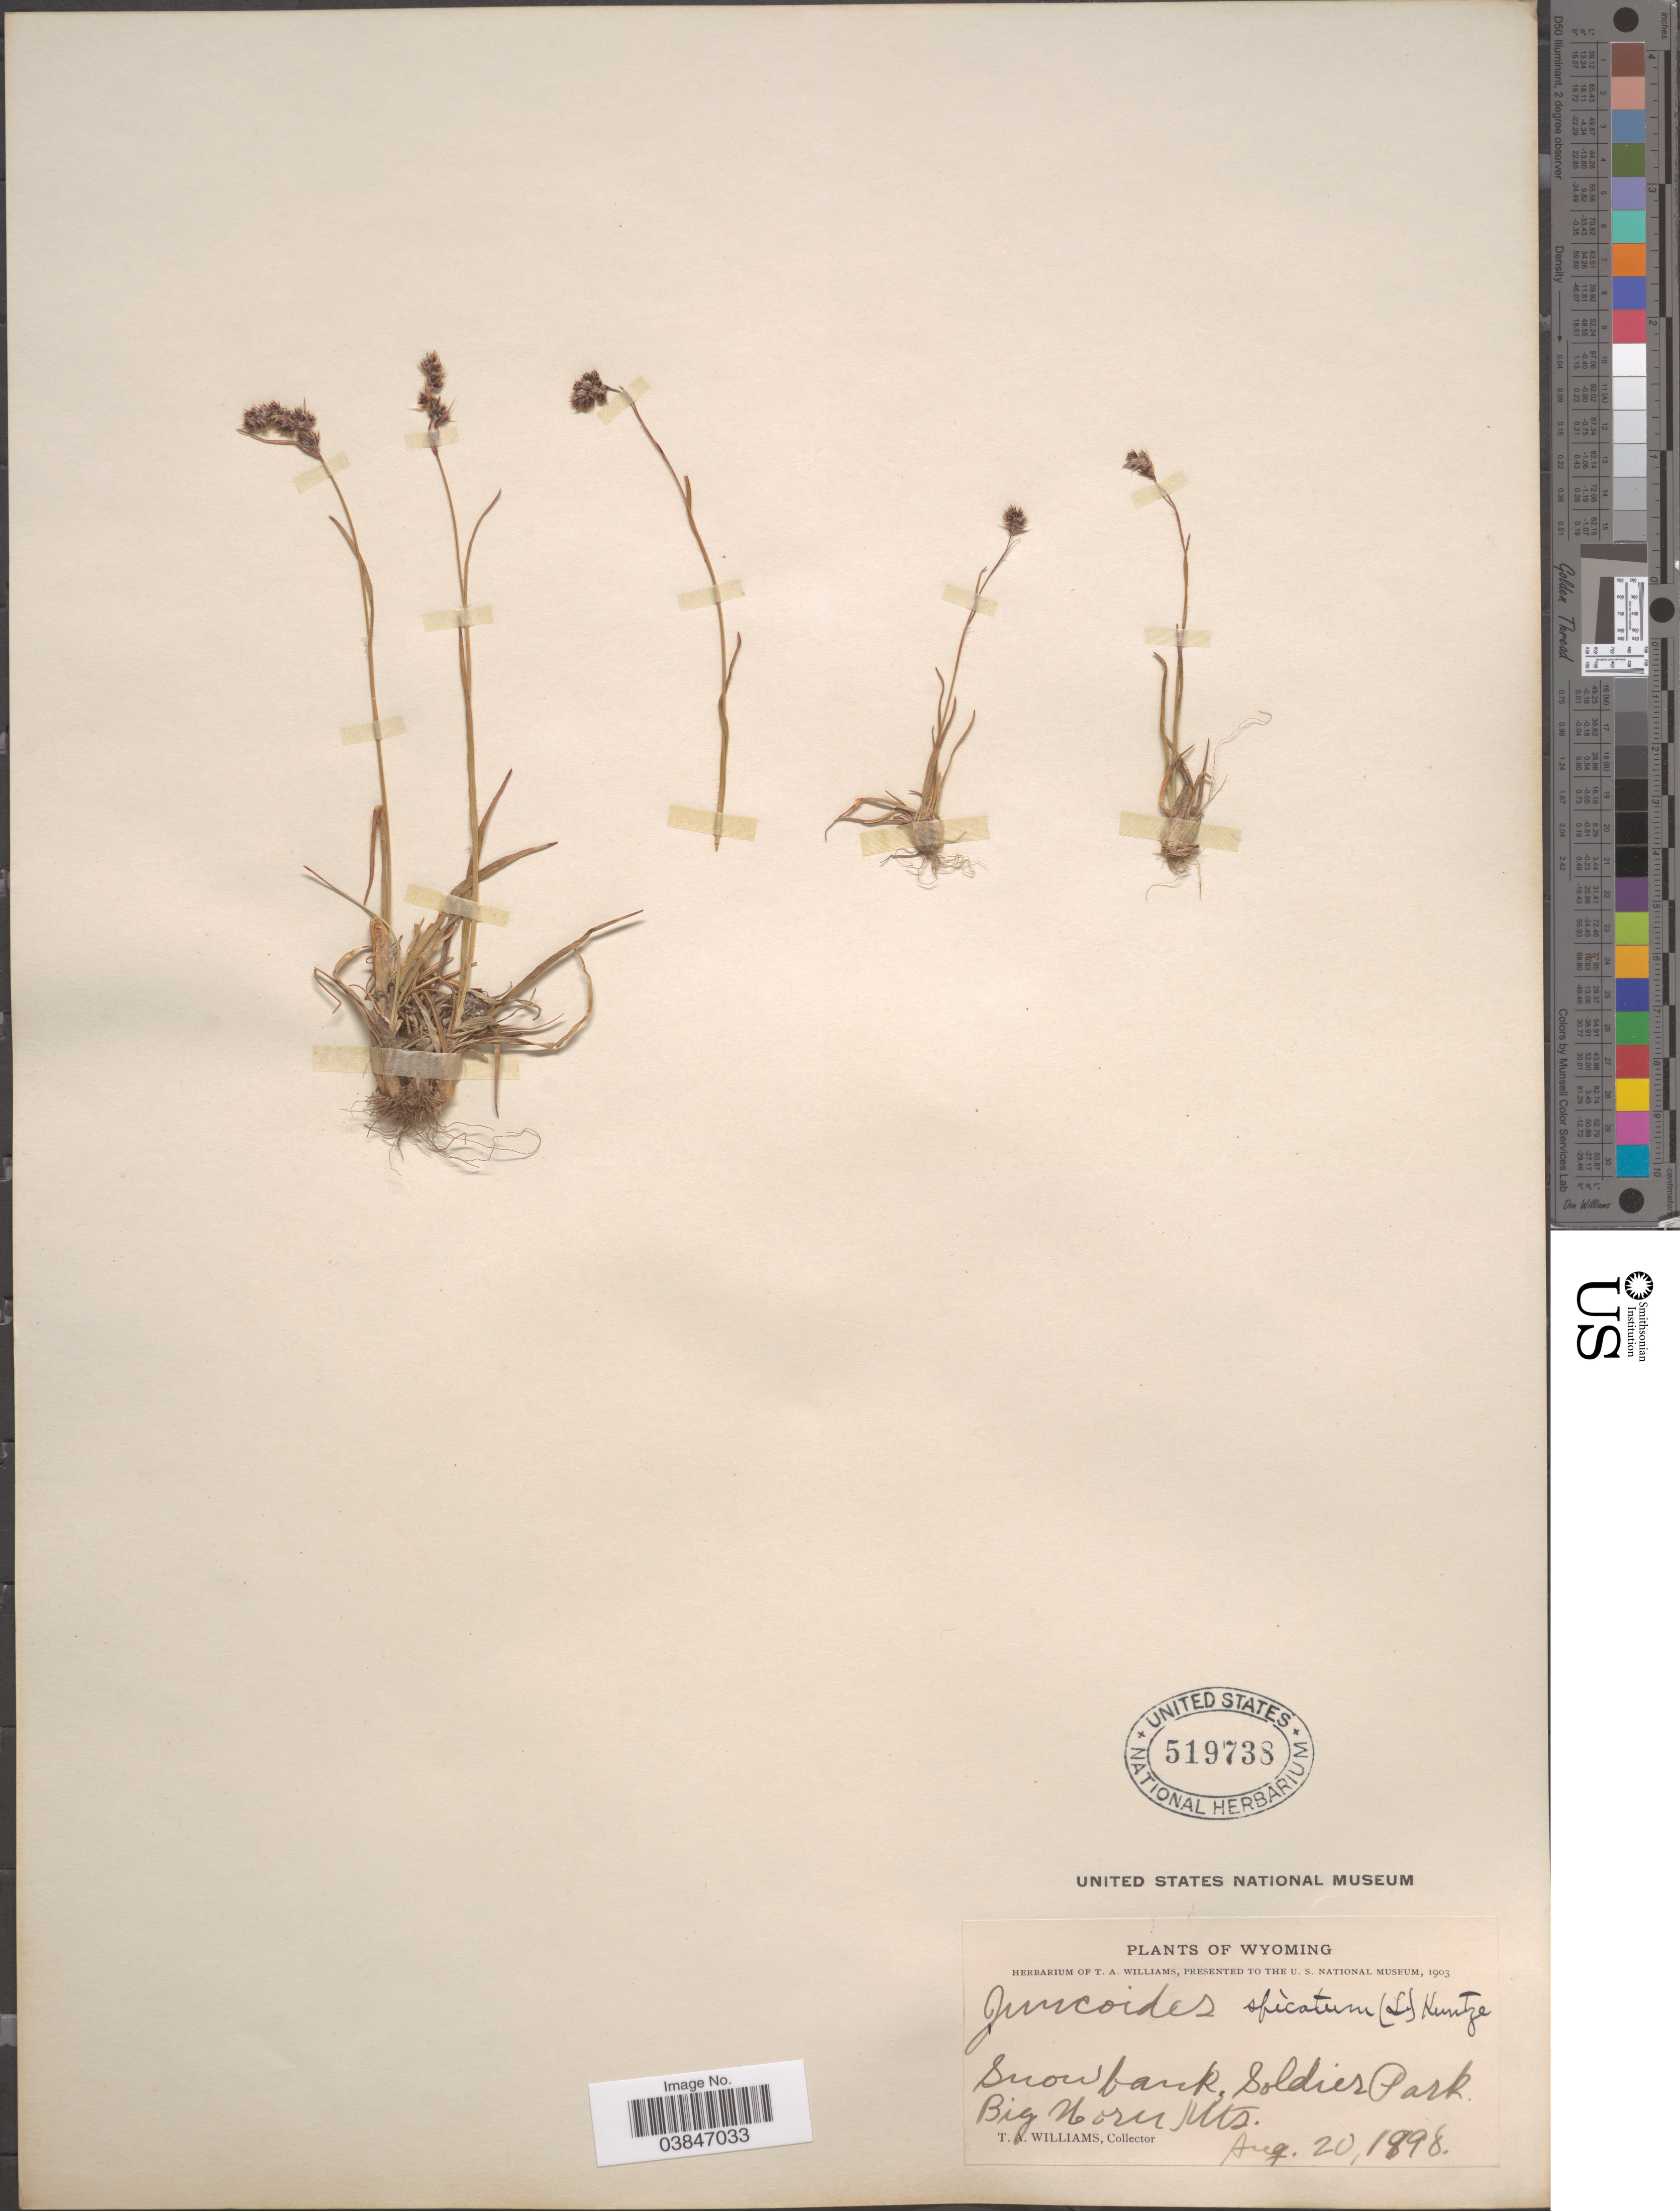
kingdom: Plantae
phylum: Tracheophyta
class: Liliopsida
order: Poales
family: Juncaceae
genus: Luzula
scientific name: Luzula spicata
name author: (L.) DC.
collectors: T. Williams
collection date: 1898-08-20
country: United States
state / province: Wyoming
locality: Snow bank, Soldier Park. Big Horn Mts.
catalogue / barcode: US 519738